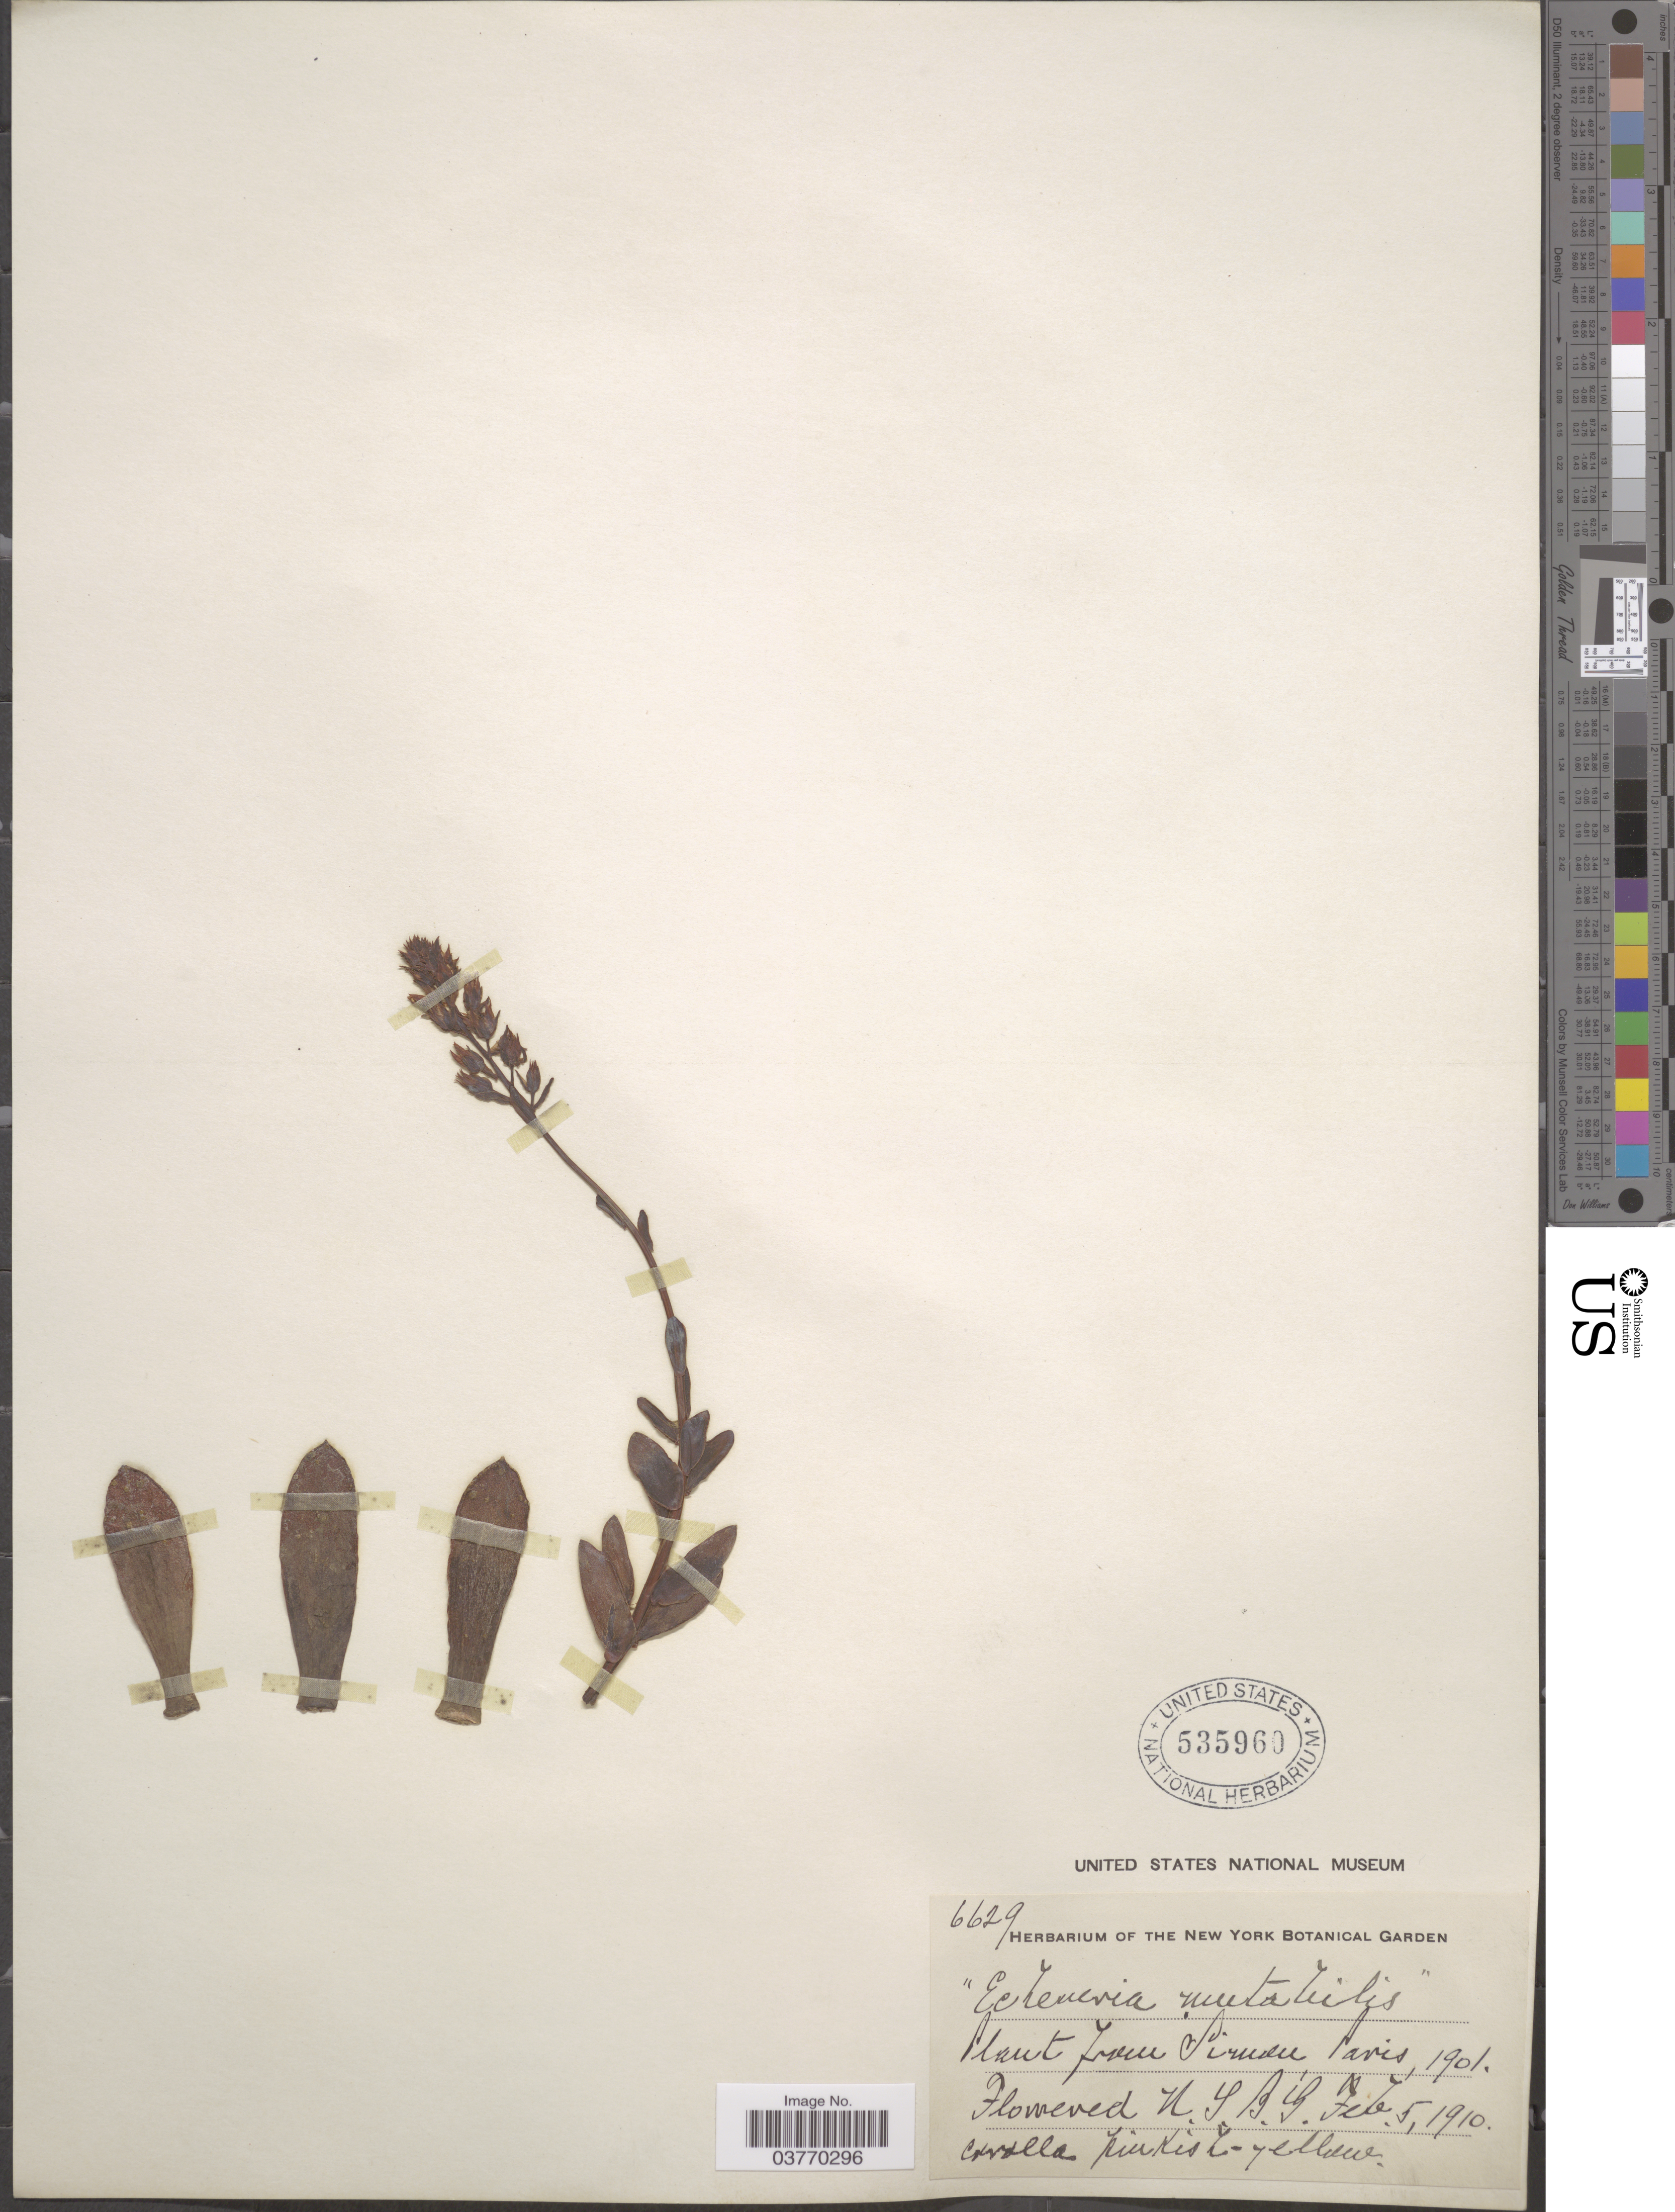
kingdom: Plantae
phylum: Tracheophyta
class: Magnoliopsida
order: Saxifragales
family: Crassulaceae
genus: Echeveria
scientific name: Echeveria x mutabilis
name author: Deleuil ex É. Morren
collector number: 6629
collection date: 1910-02-05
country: United States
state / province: New York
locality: N.Y.B.G.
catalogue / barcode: US 535960